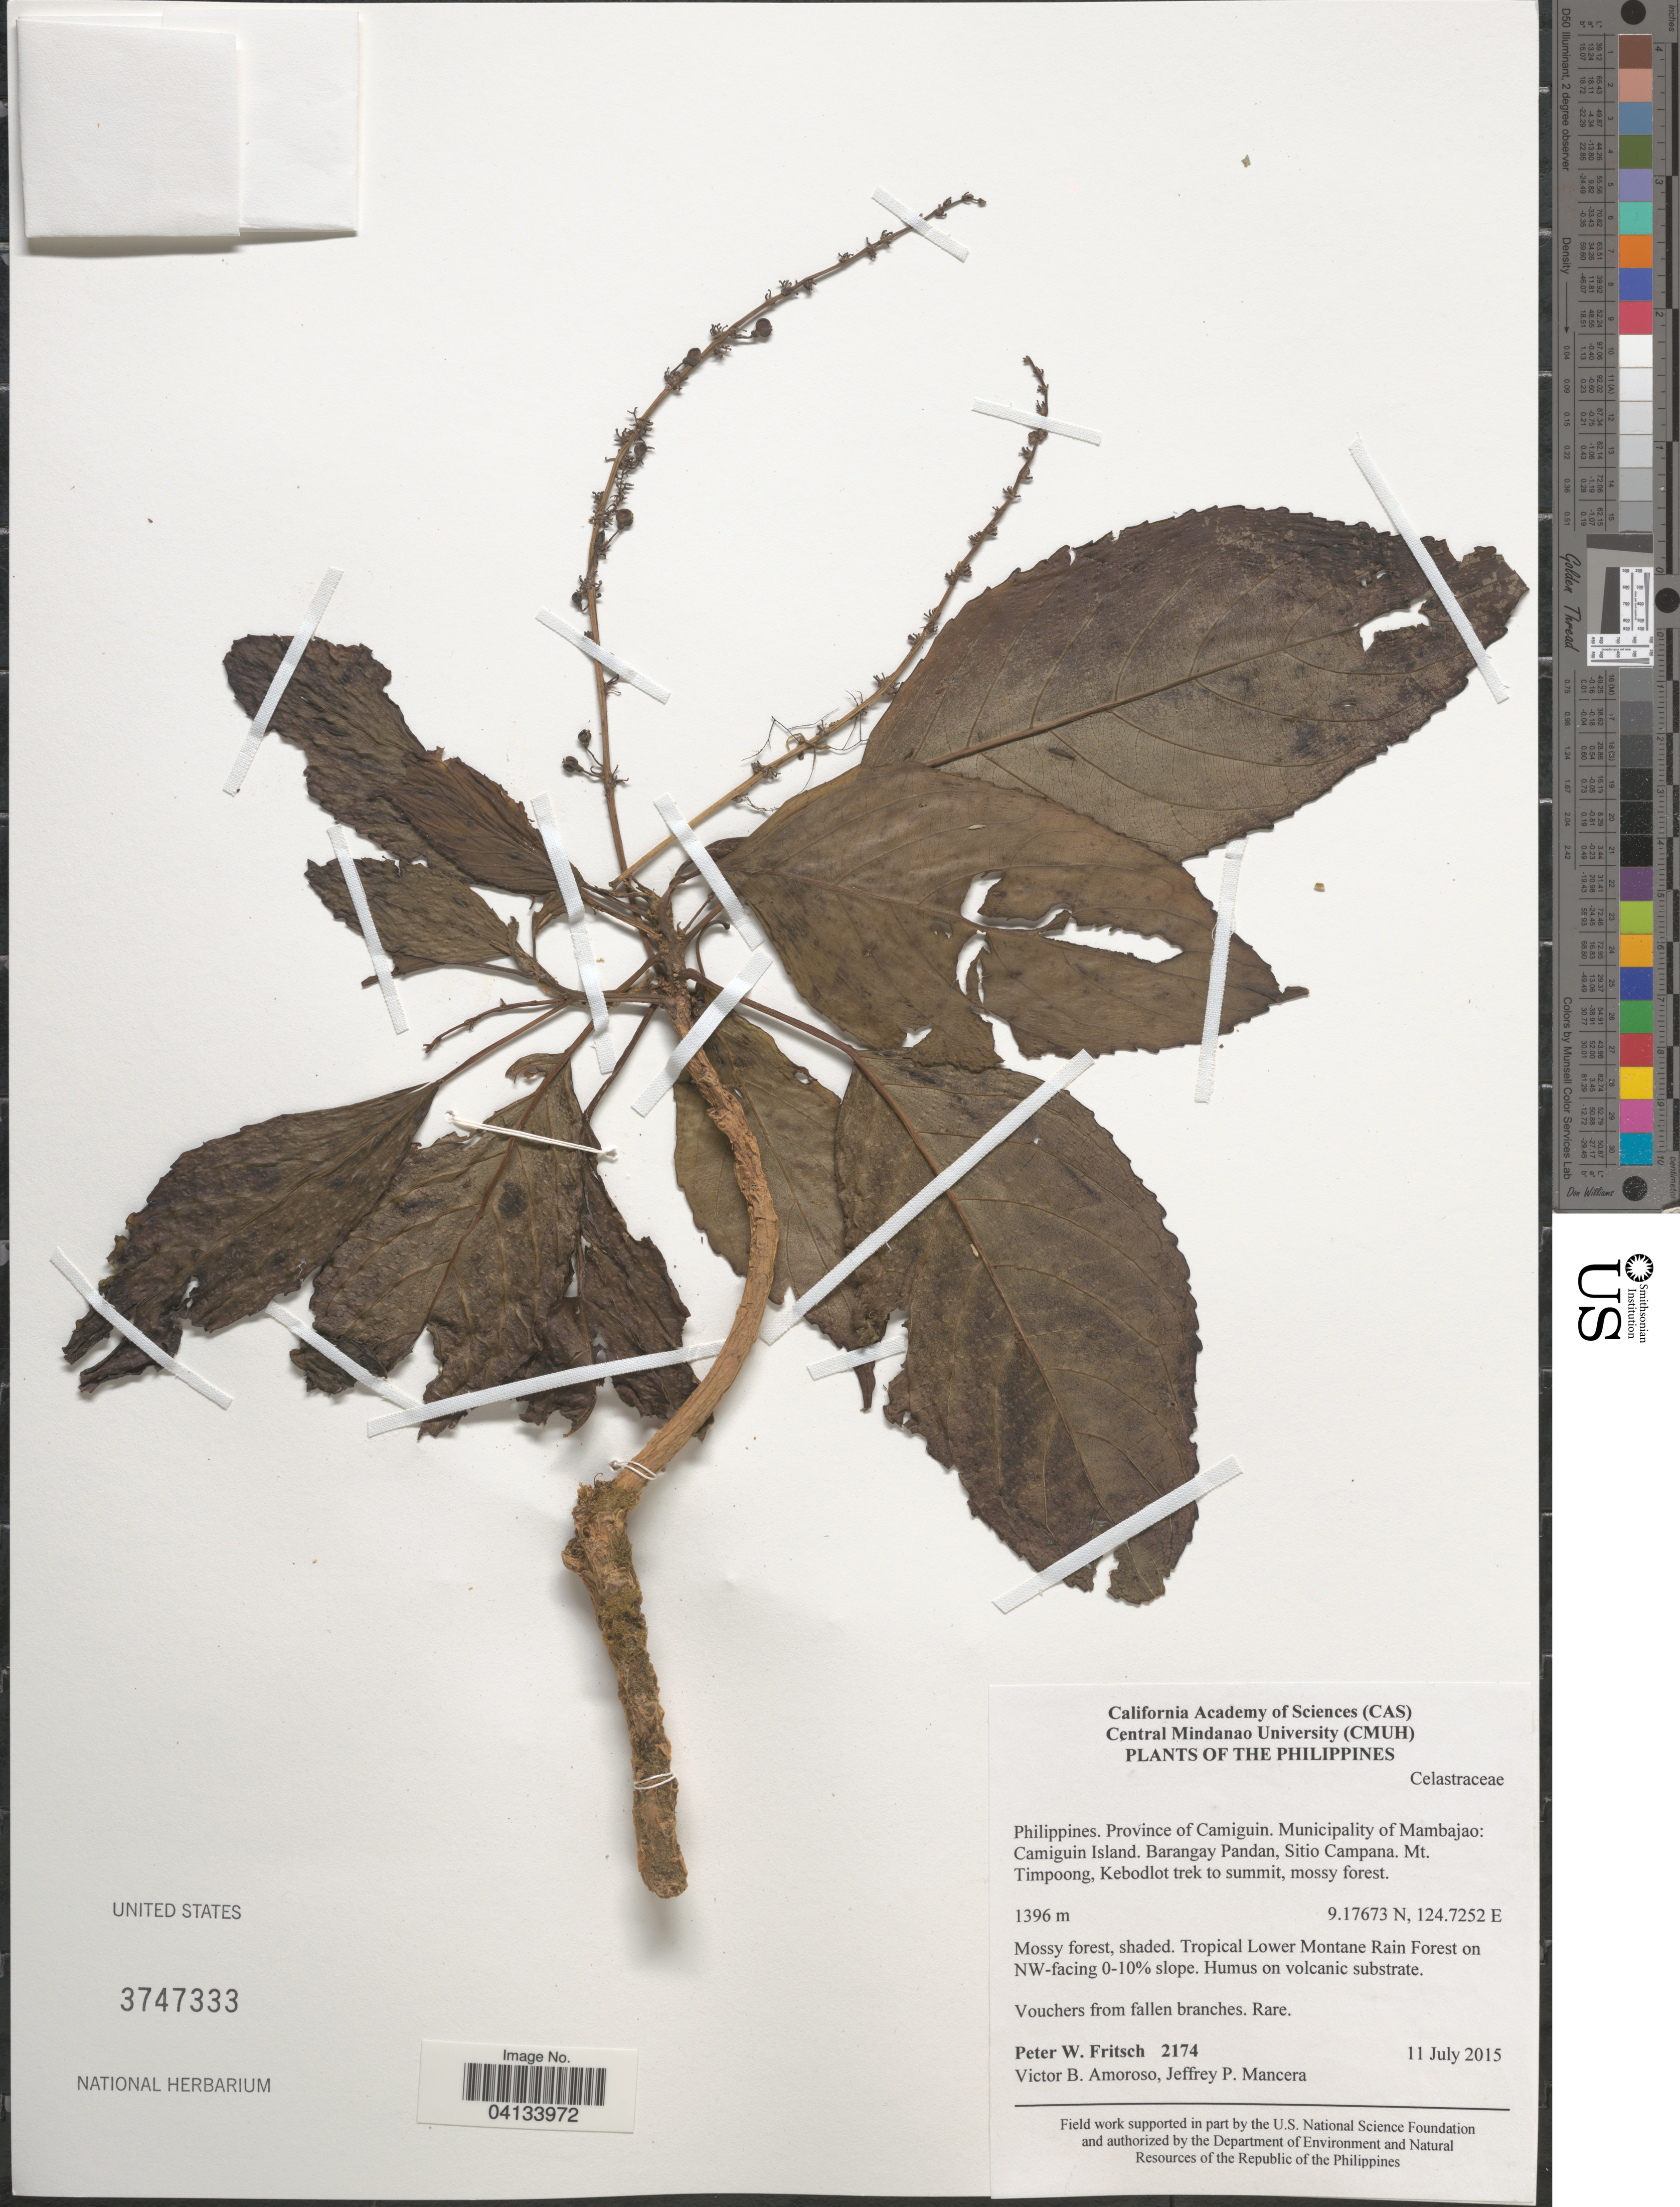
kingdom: Plantae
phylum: Tracheophyta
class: Magnoliopsida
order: Celastrales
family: Celastraceae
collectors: P. W. Fritsch, V. Amoroso & J. Mancera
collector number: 2174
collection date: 2015-07-11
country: Philippines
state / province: Northern Mindanao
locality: Province of Camiguin. Municipality of Mambajao: Camiguin Island. Barangay Pandan, Sitio Campana. Mt. Timpoong, Kebodlot trek to summit. Tropical Lower Montane Rain Forest on NW-facing 0-10% slope.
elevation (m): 1396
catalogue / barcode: US 3747333